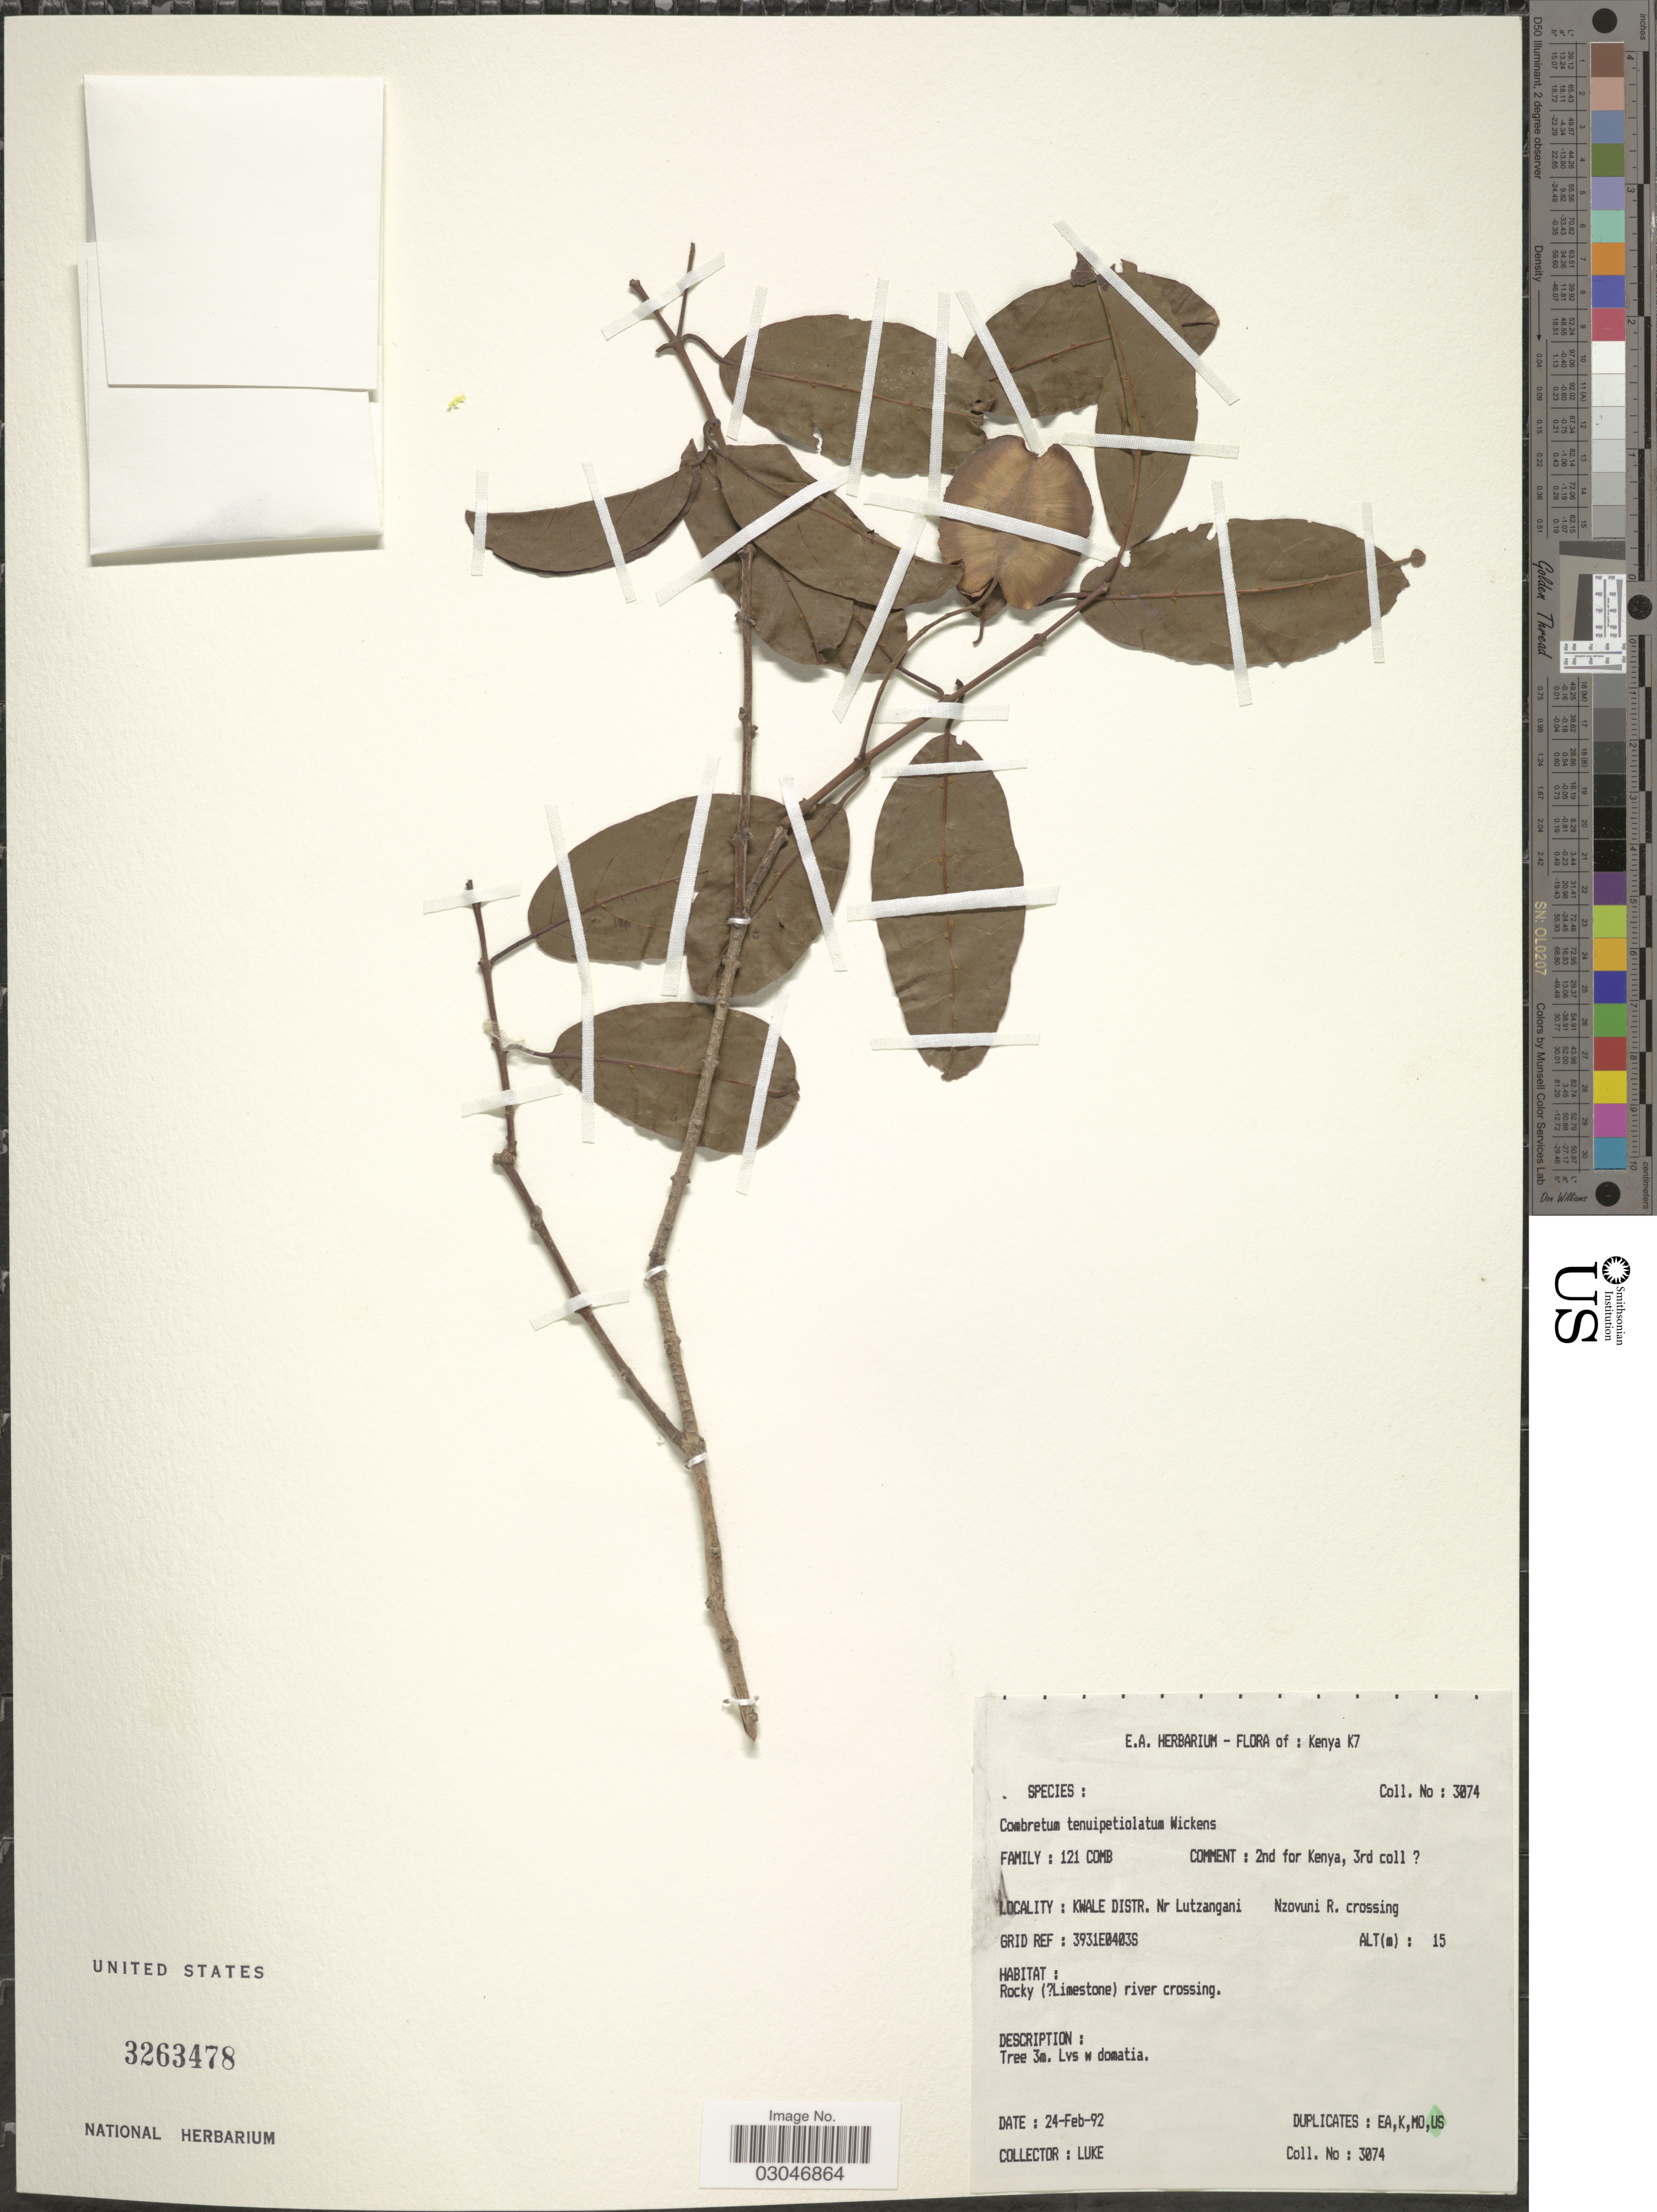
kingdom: Plantae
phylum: Tracheophyta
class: Magnoliopsida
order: Myrtales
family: Combretaceae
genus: Combretum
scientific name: Combretum tenuipetiolatum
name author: Wickens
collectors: -. Luke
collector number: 3074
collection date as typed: Transcribed d/m/y: 24/2/92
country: Kenya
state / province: Kwale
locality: K7, Kwale Distr. Nr Lutzangani, Nzovuni R. crossing.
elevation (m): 15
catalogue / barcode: US 3263478